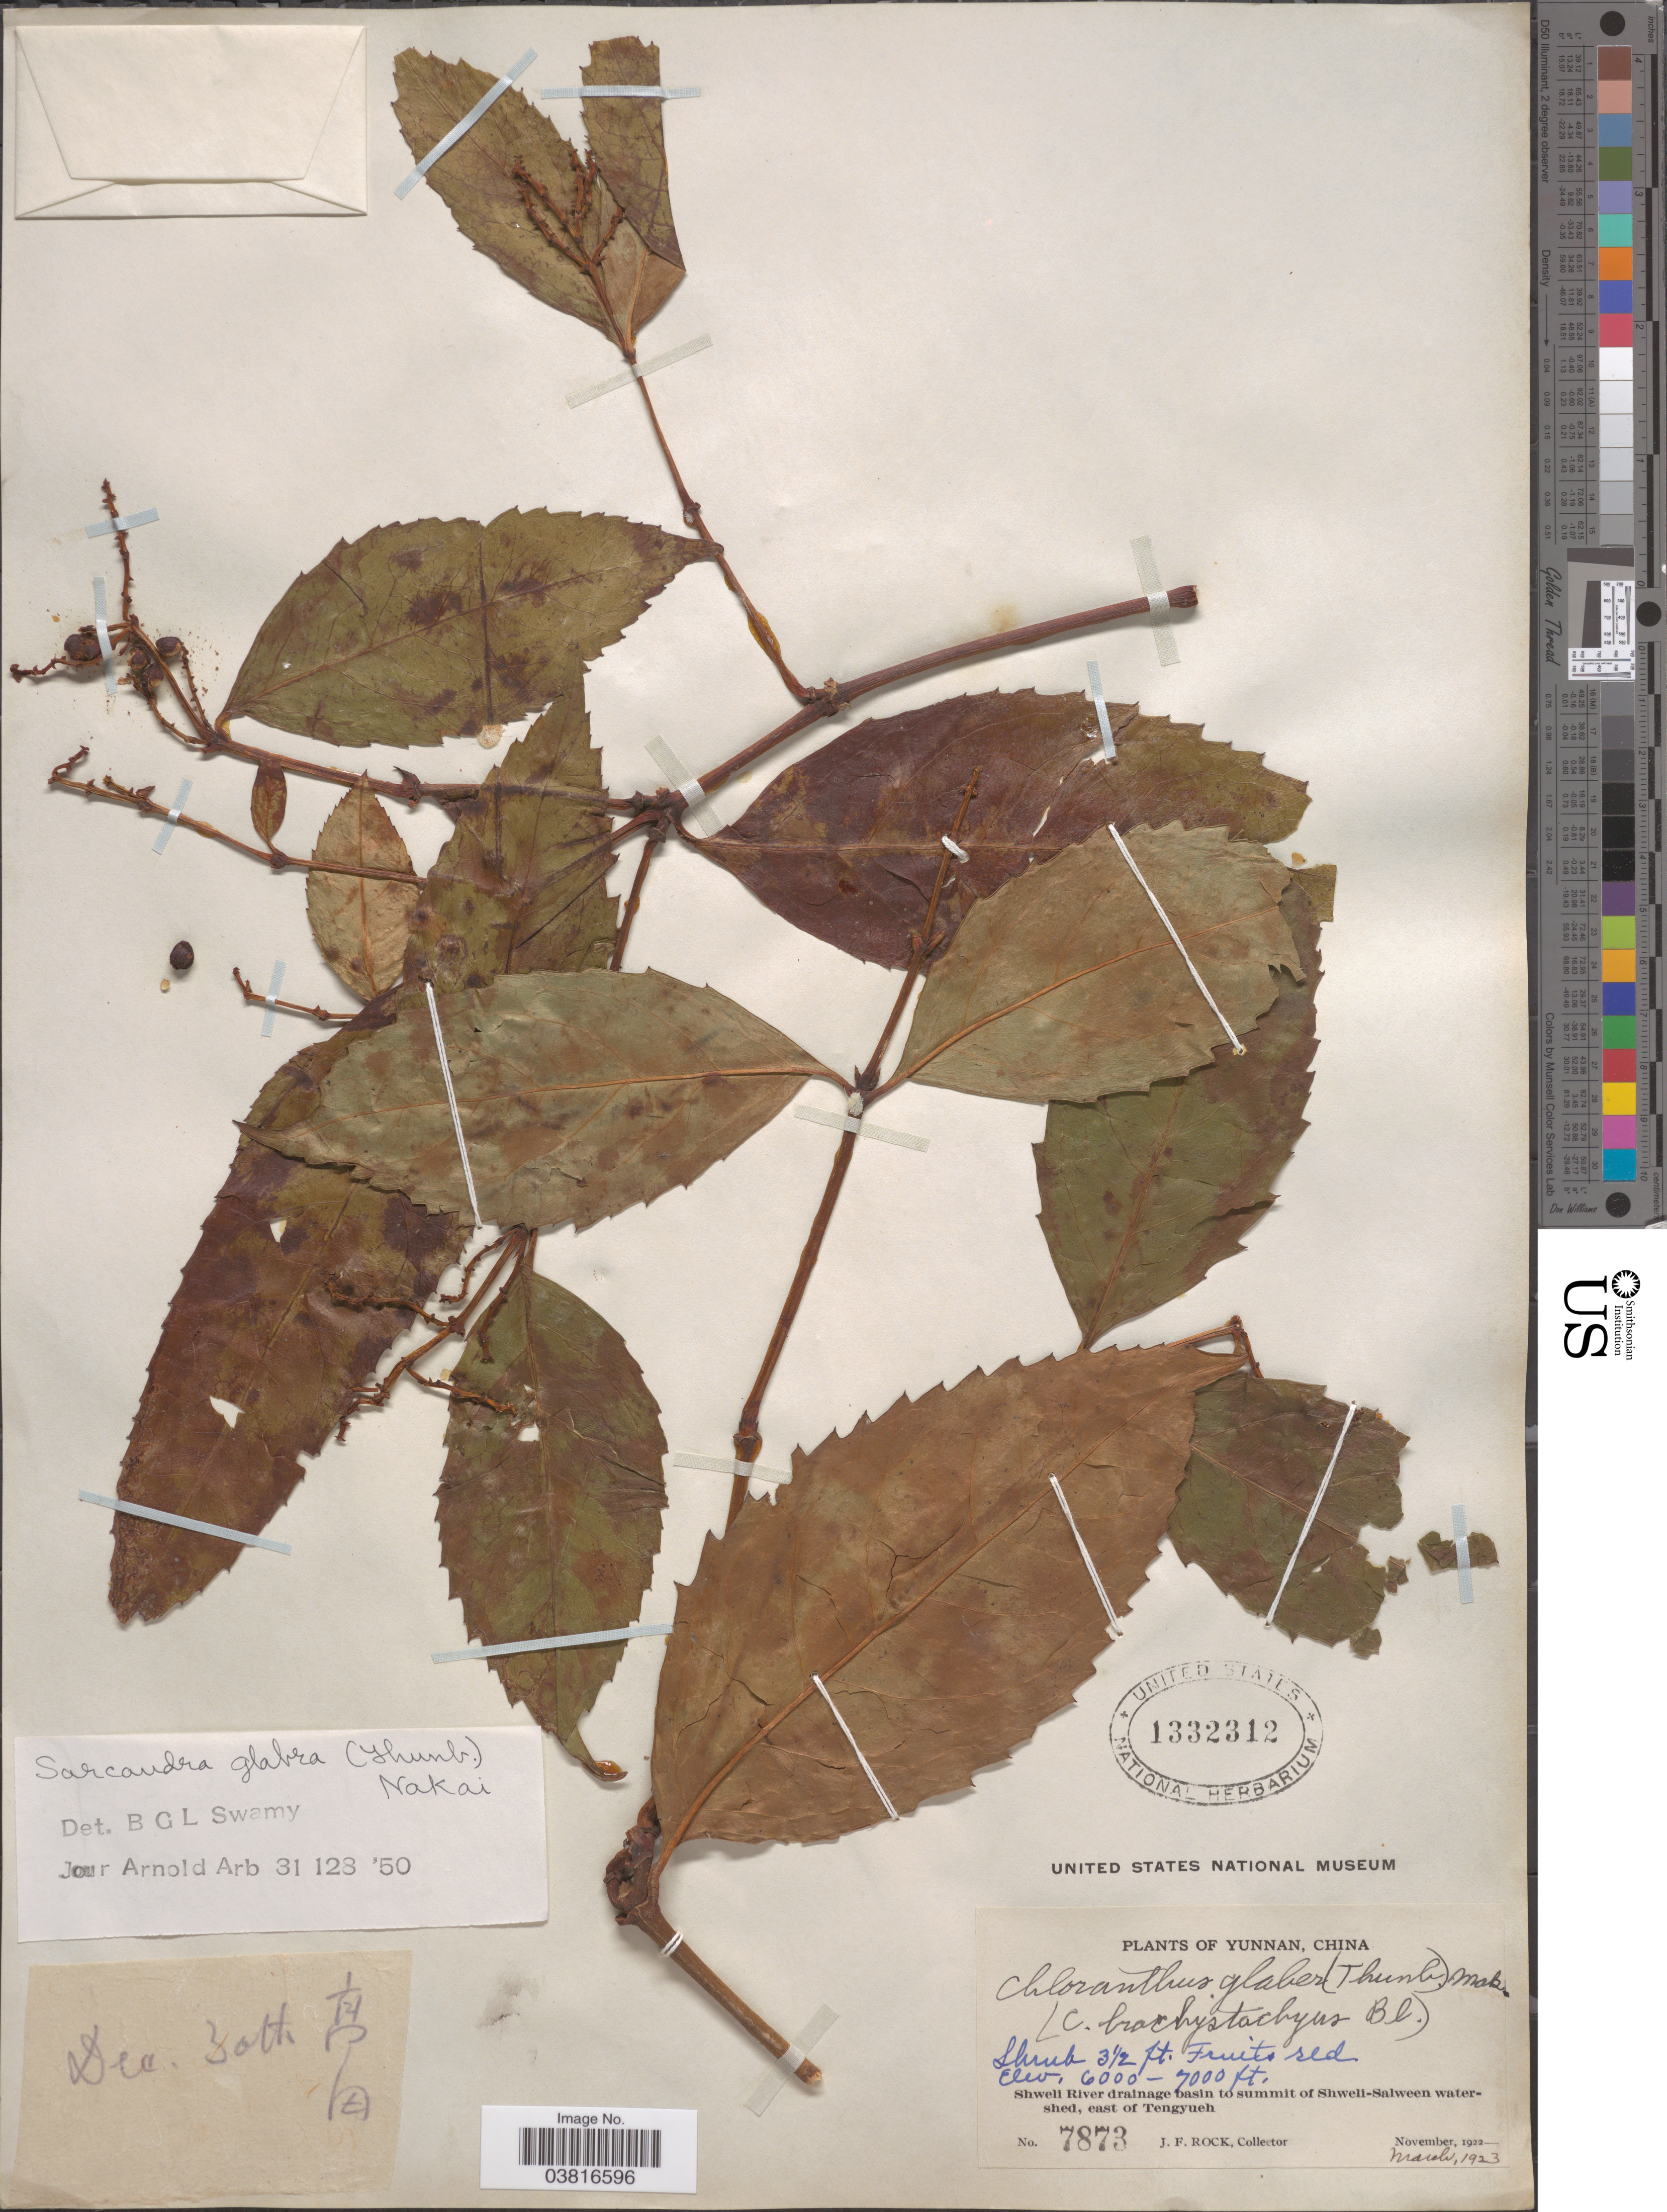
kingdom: Plantae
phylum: Tracheophyta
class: Magnoliopsida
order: Chloranthales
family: Chloranthaceae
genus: Sarcandra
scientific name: Sarcandra glabra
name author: (Thunb.) Nakai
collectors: J. Rock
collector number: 7873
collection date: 1923-03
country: China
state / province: Yunnan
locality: Shweli River drainage basin to summit of Shweli-Salween watershed, east of Tengyueh.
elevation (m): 1829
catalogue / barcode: US 1332312